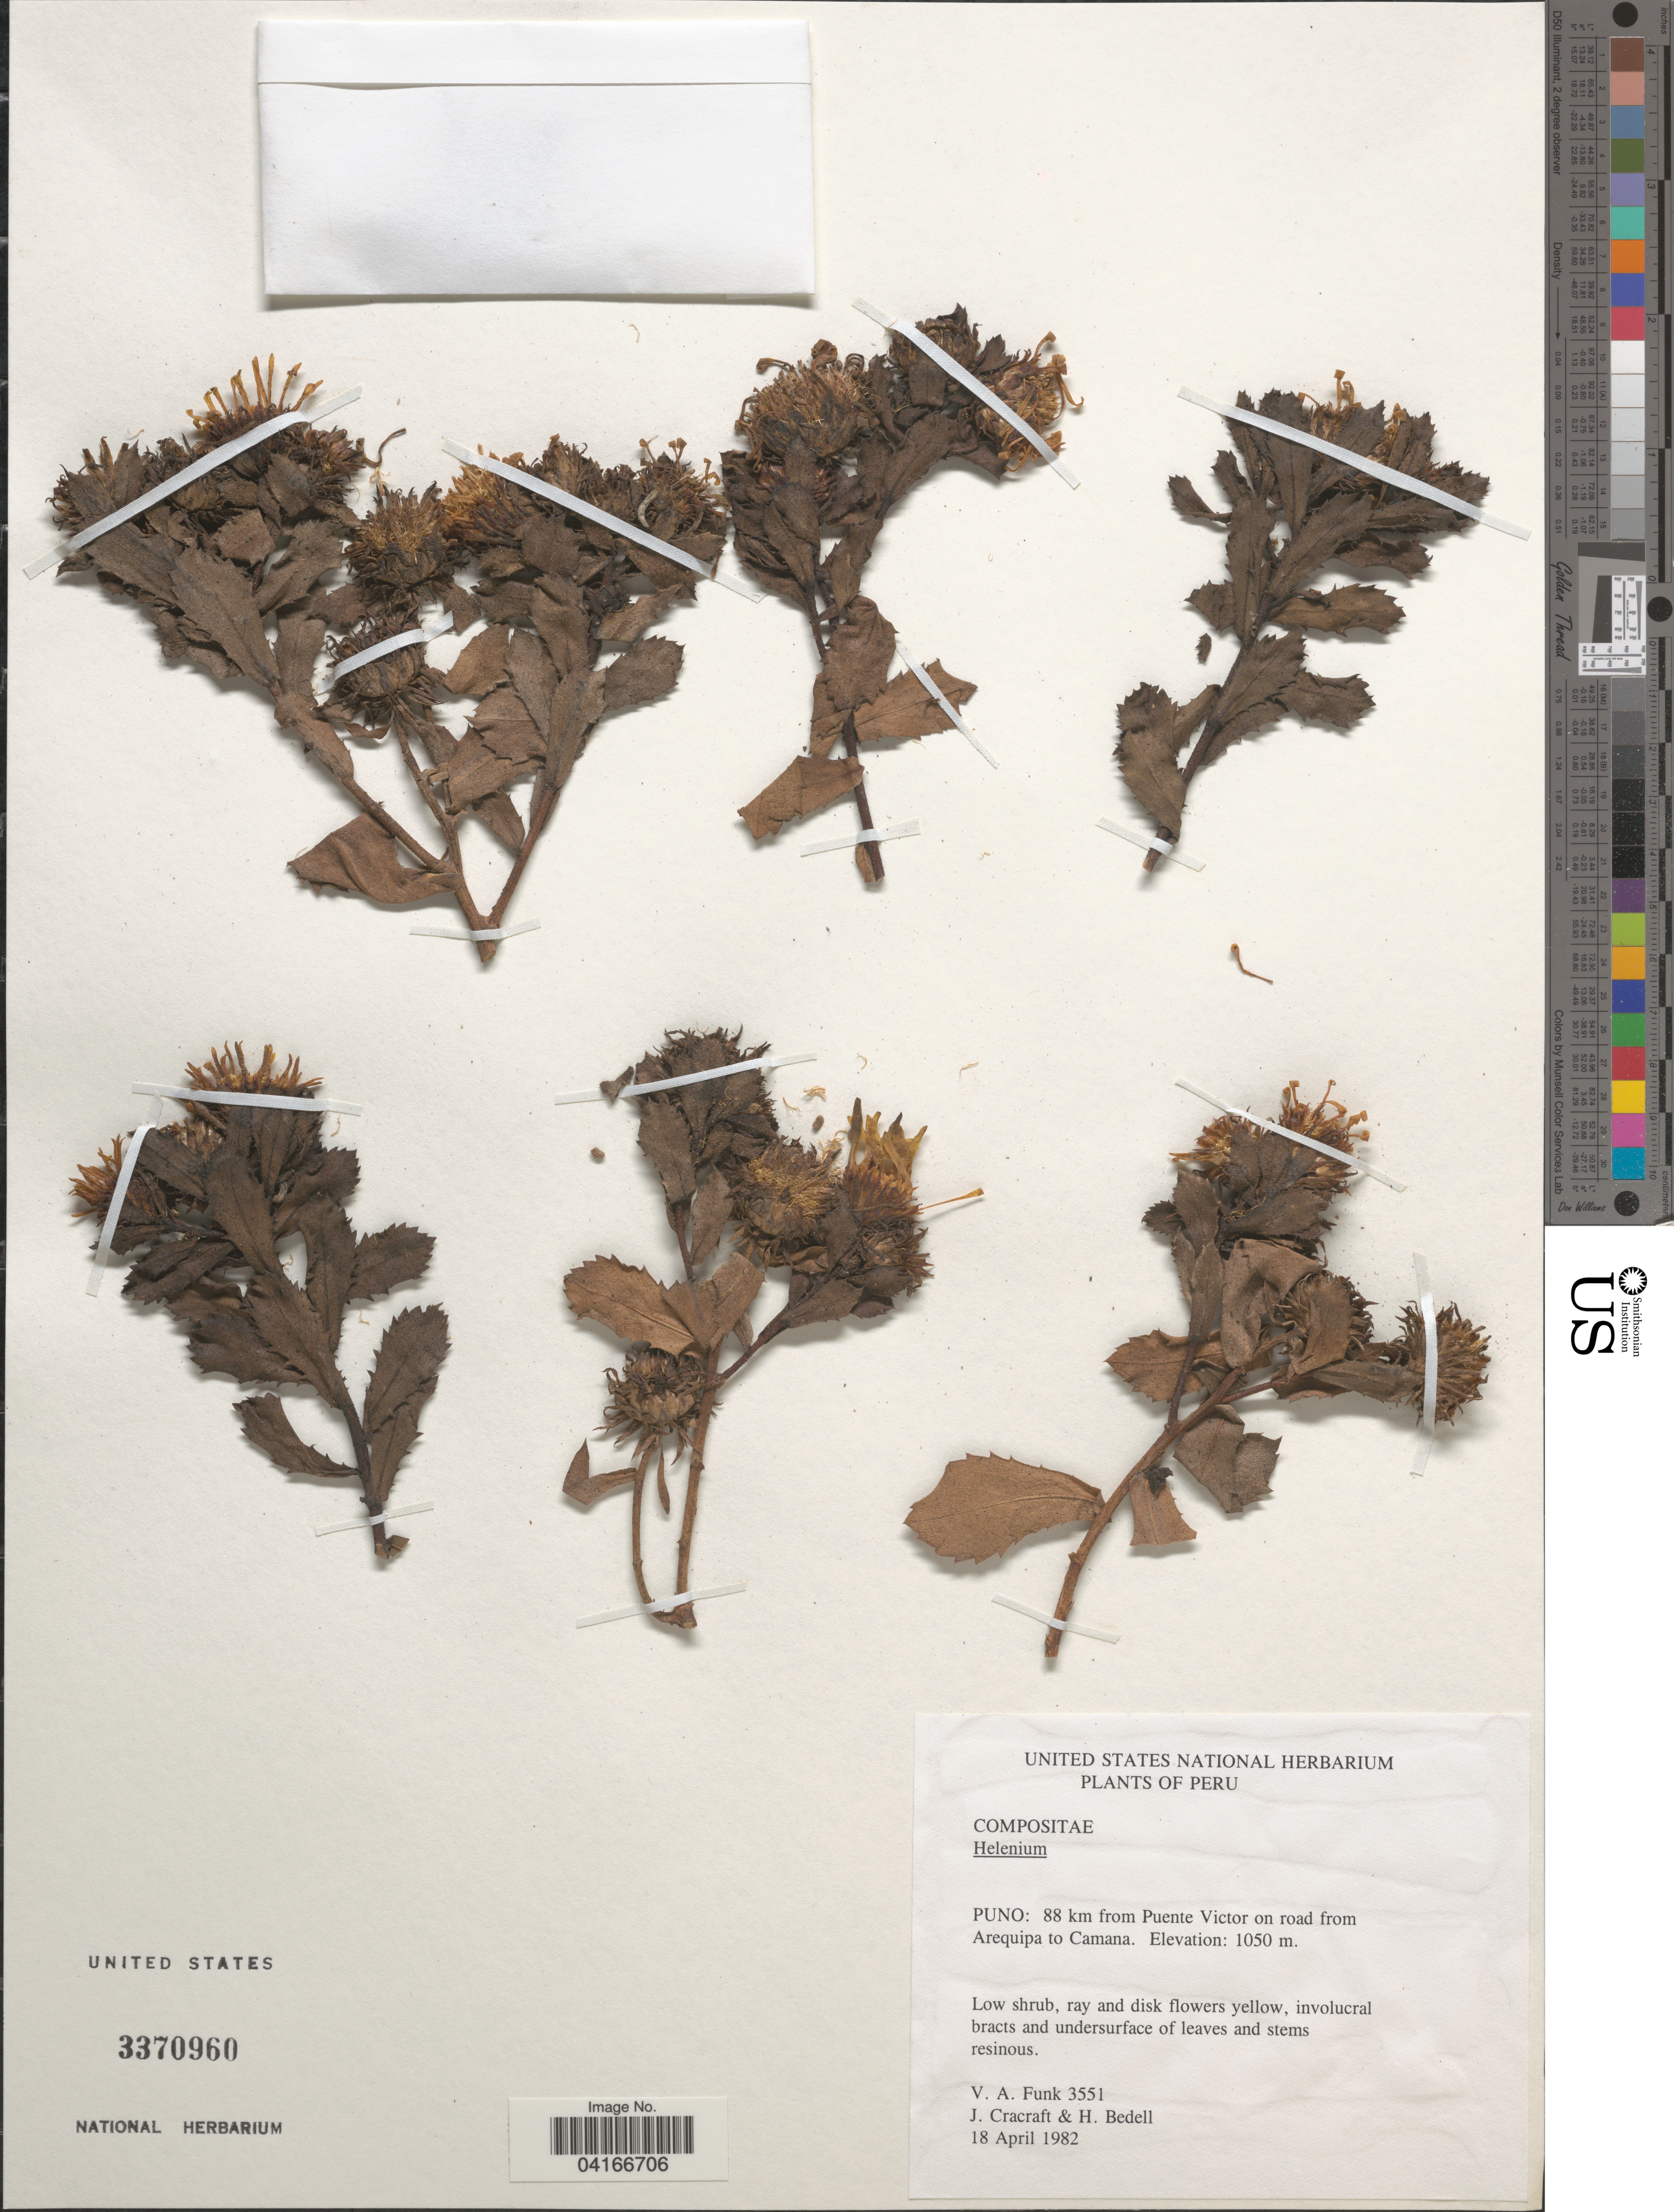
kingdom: Plantae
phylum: Tracheophyta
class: Magnoliopsida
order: Asterales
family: Asteraceae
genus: Helenium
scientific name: Helenium sp.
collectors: V. Funk, J. L. Cracraft & H. Bedell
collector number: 3551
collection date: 1982-04-18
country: Peru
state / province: Puno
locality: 88 km from Puente Victor on road from Arequipa to Camana.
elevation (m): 1050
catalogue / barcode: US 3370960